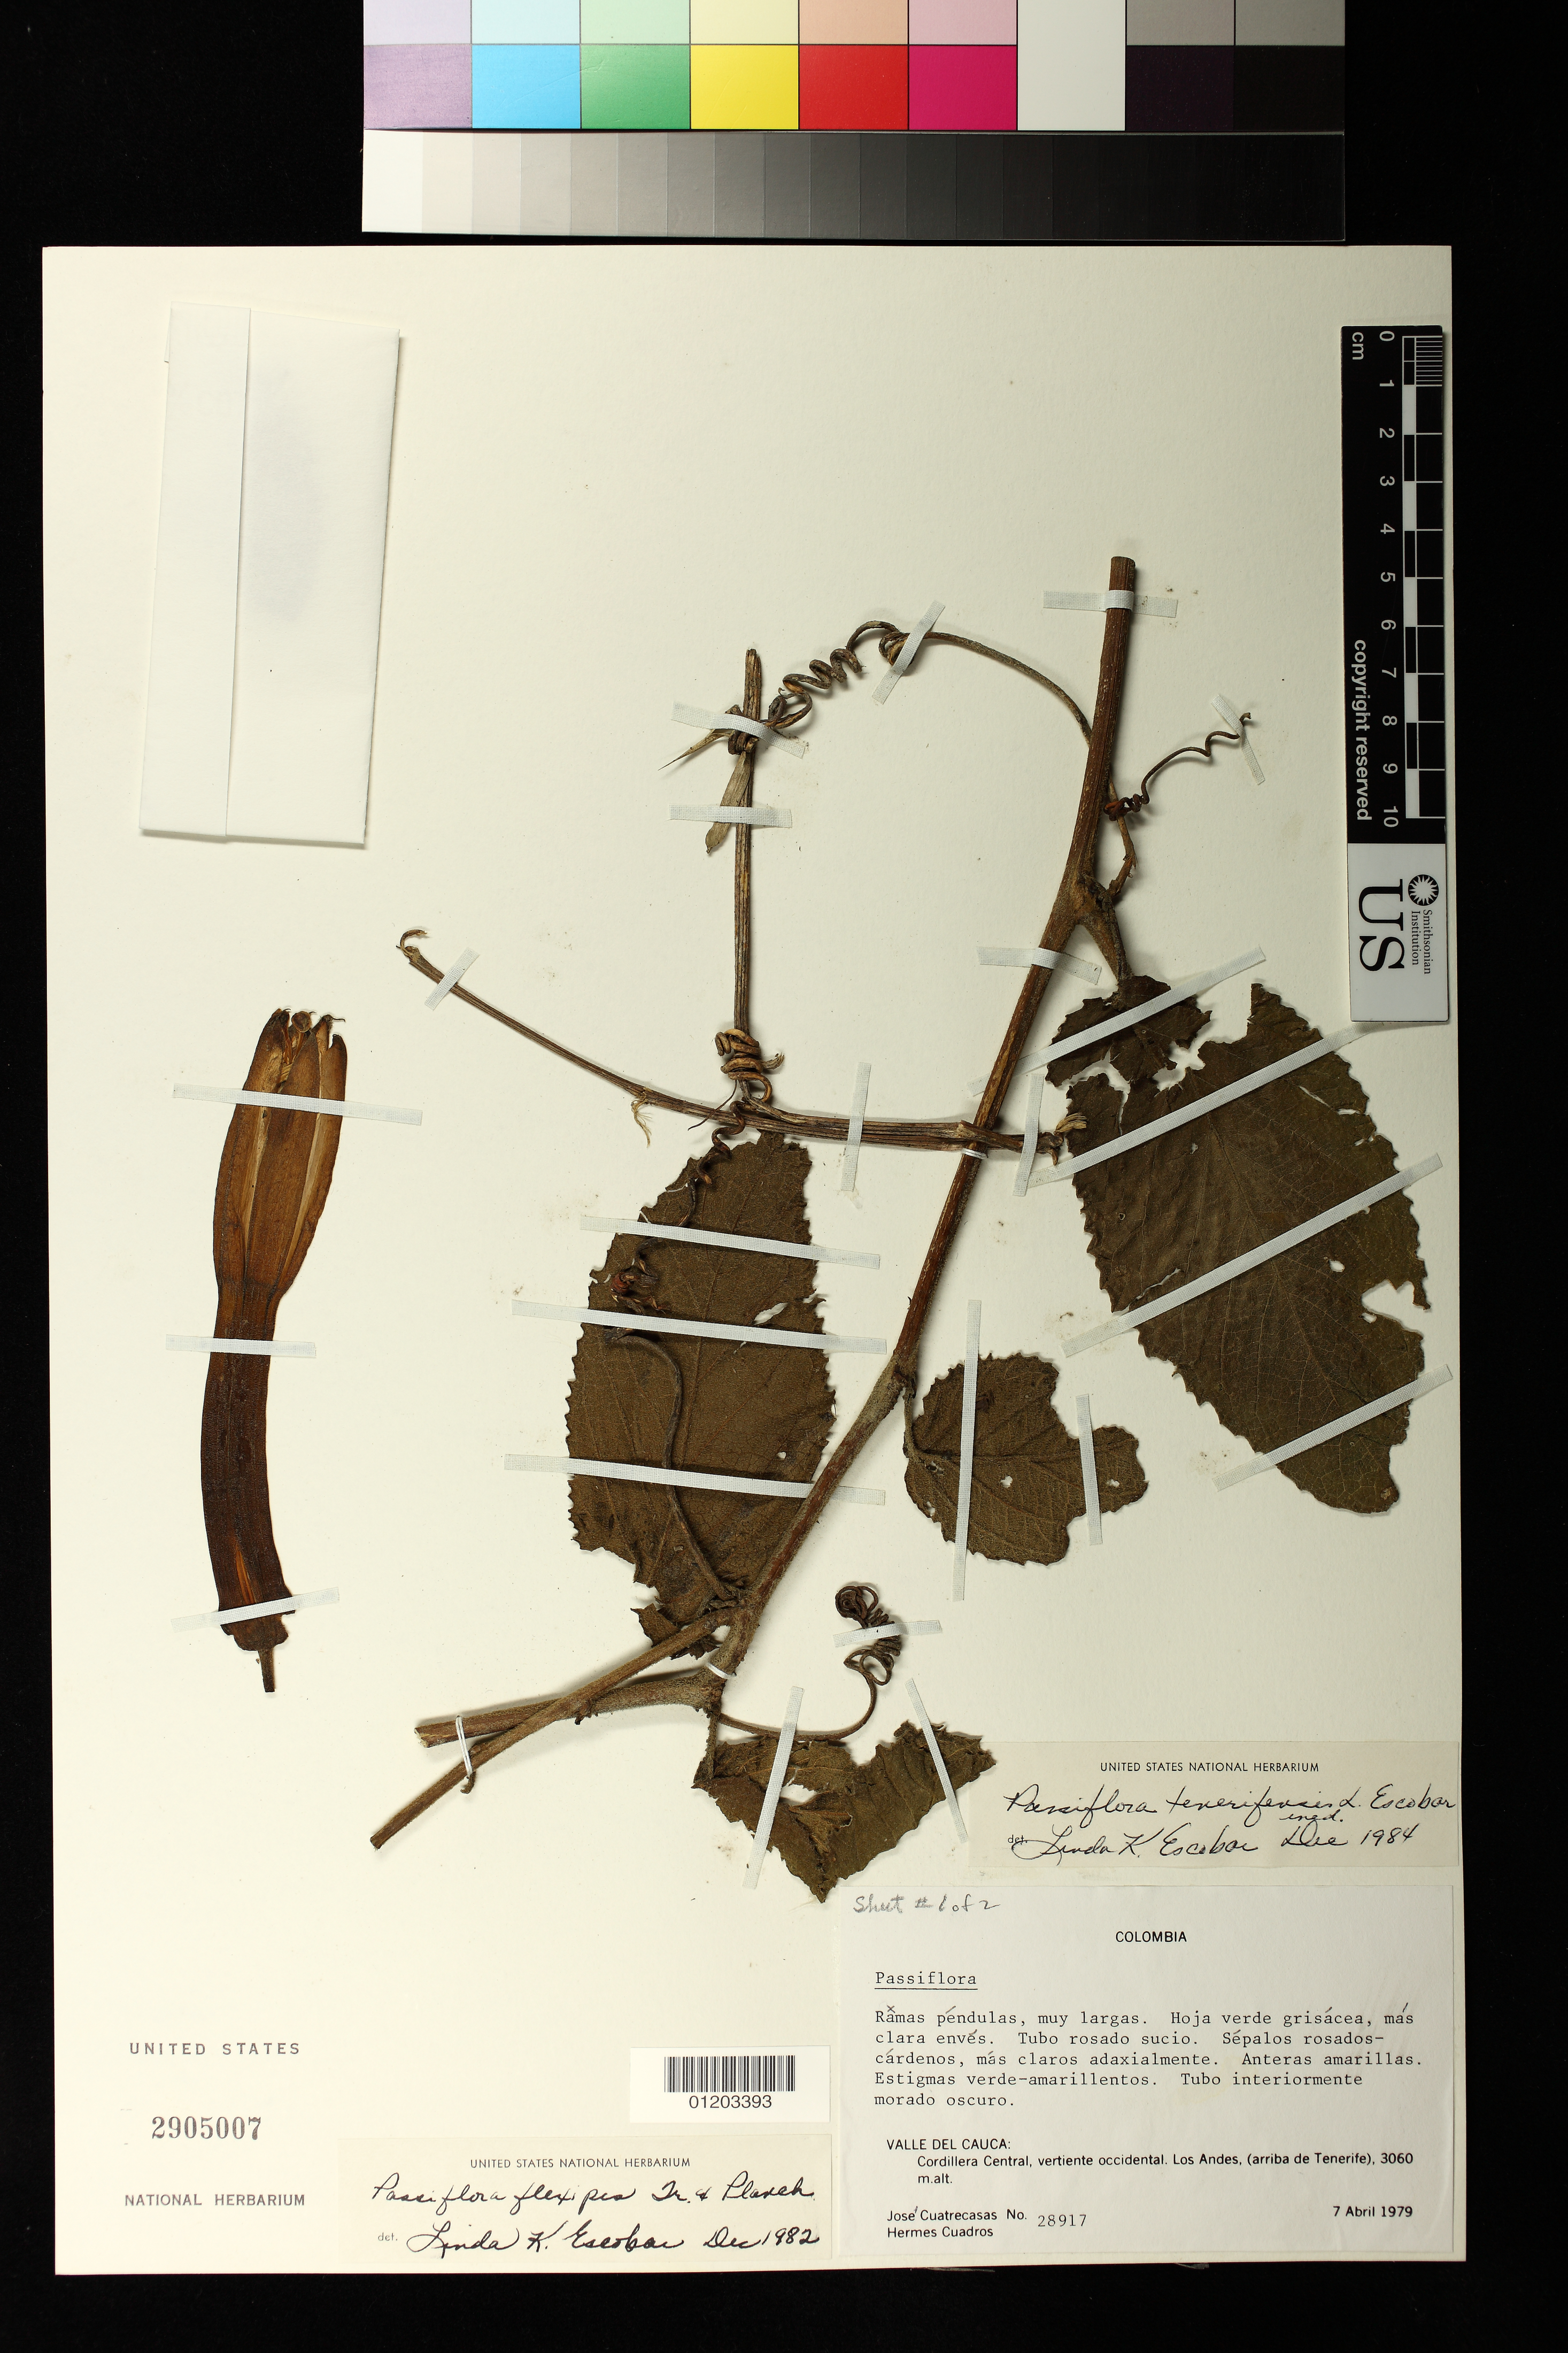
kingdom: Plantae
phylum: Tracheophyta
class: Magnoliopsida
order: Malpighiales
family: Passifloraceae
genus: Passiflora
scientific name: Passiflora tenerifensis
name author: L.K. Escobar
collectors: J. Cuatrecasas, J. Cuatrecasas & H. Cuadros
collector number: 28917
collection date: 1979-04-07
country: Colombia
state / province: Valle del Cauca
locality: Cordillera Central, vertiente occidental. Los Andes, (arriba de Tenerife)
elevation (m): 3060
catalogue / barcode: US 2905007